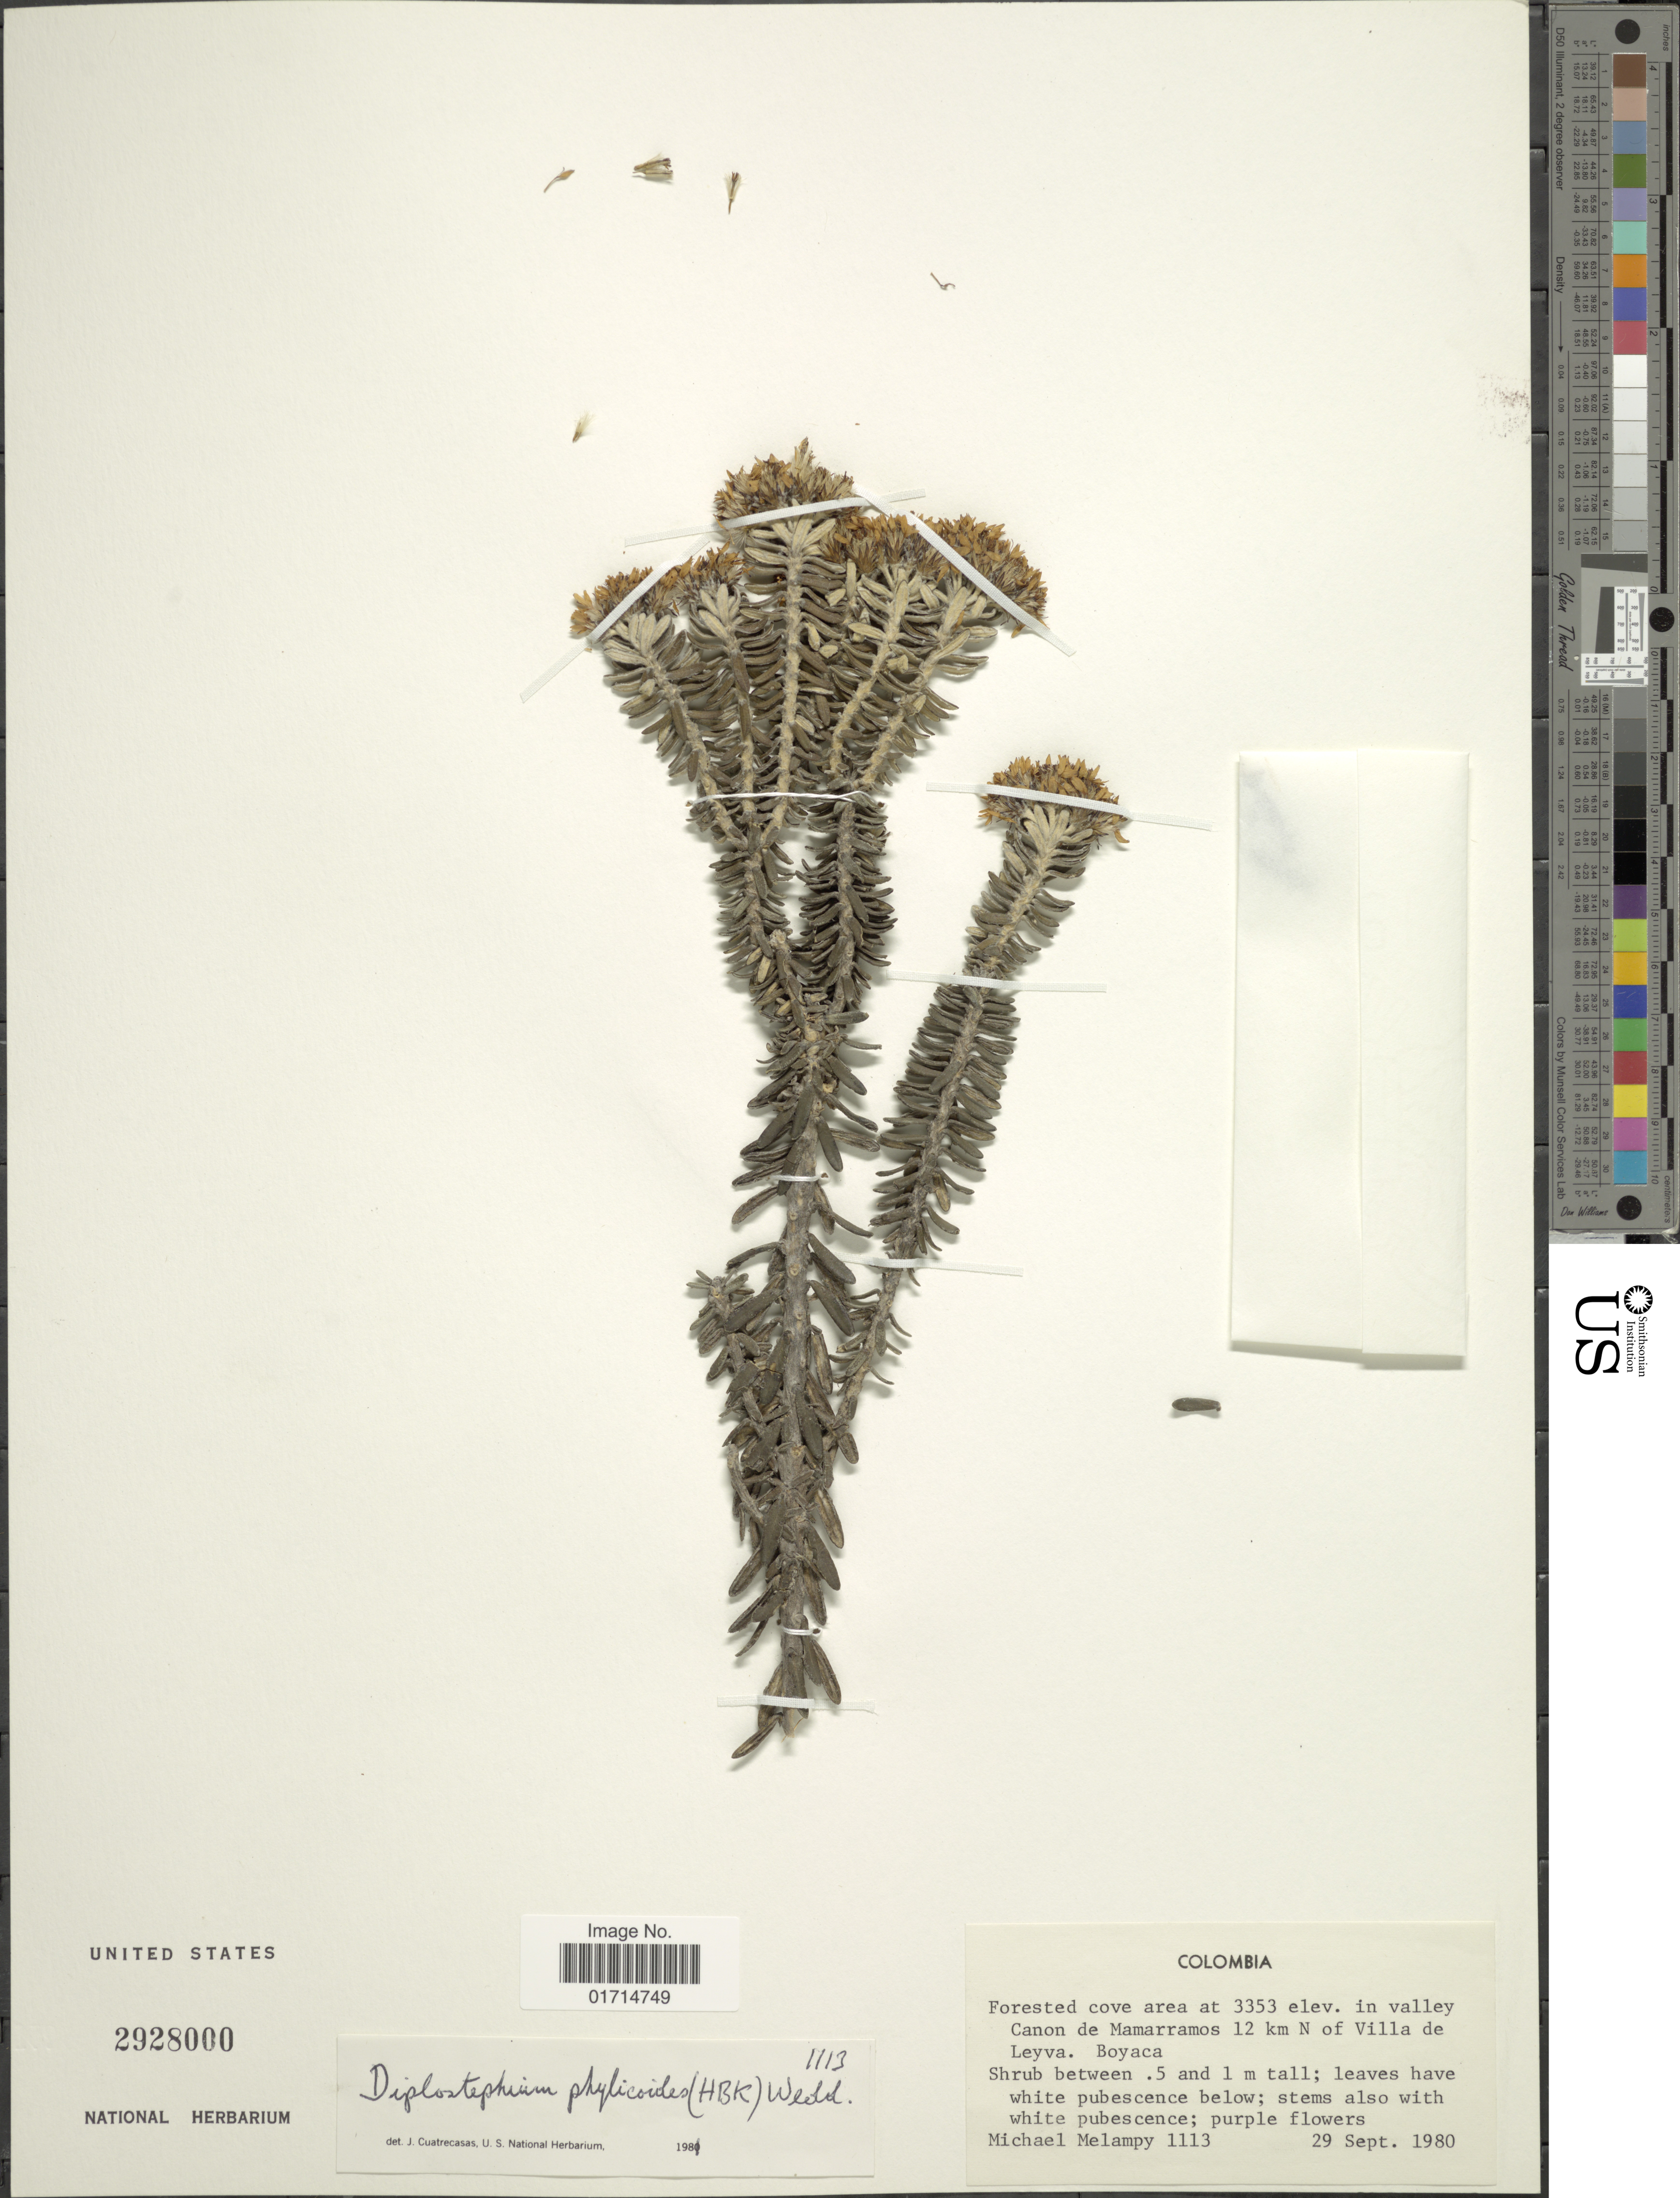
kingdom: Plantae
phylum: Tracheophyta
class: Magnoliopsida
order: Asterales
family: Asteraceae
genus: Diplostephium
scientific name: Diplostephium phylicoides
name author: (Kunth) Wedd.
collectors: M. Melampy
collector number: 1113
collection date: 1980-09-29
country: Colombia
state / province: Boyacá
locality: In valley Cannon de Mamarramos 12 km N of Villa de Leyva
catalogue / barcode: US 2928000